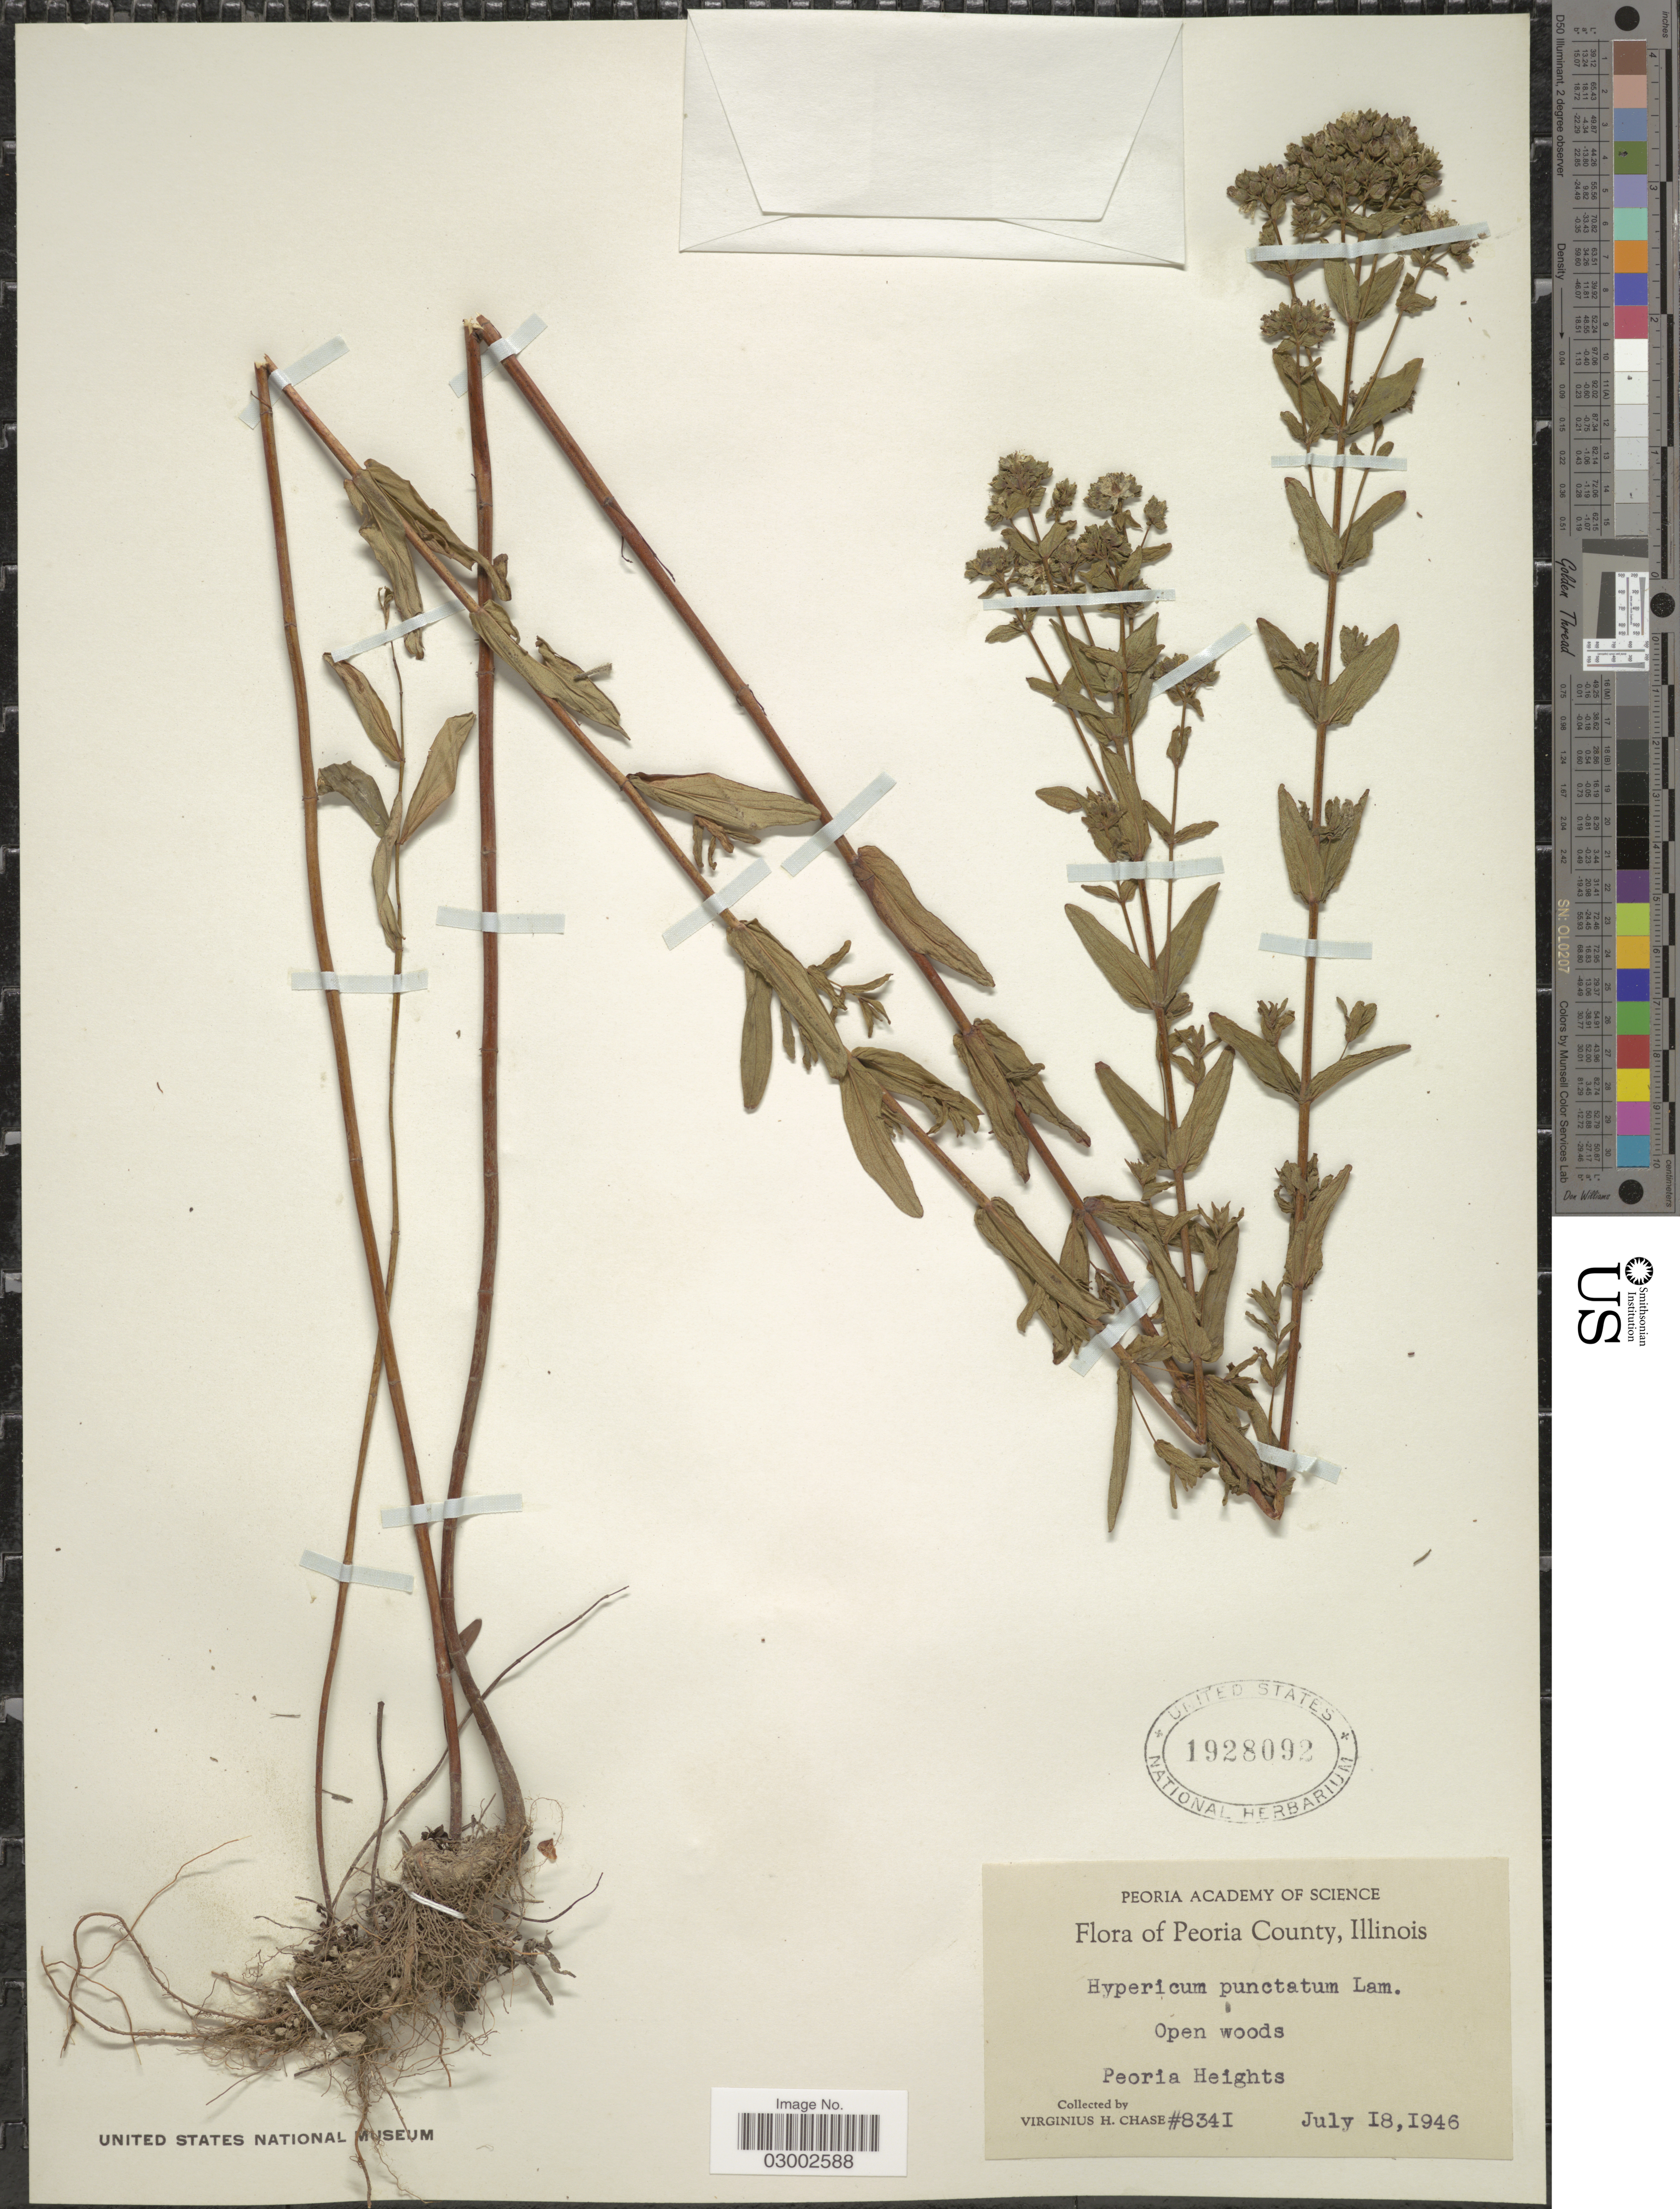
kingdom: Plantae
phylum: Tracheophyta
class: Magnoliopsida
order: Malpighiales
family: Hypericaceae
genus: Hypericum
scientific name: Hypericum punctatum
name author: Lam.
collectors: V. H. Chase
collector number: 8341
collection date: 1946-07-18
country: United States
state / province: Illinois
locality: Peoria Heights. Peoria County.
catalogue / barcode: US 1928092